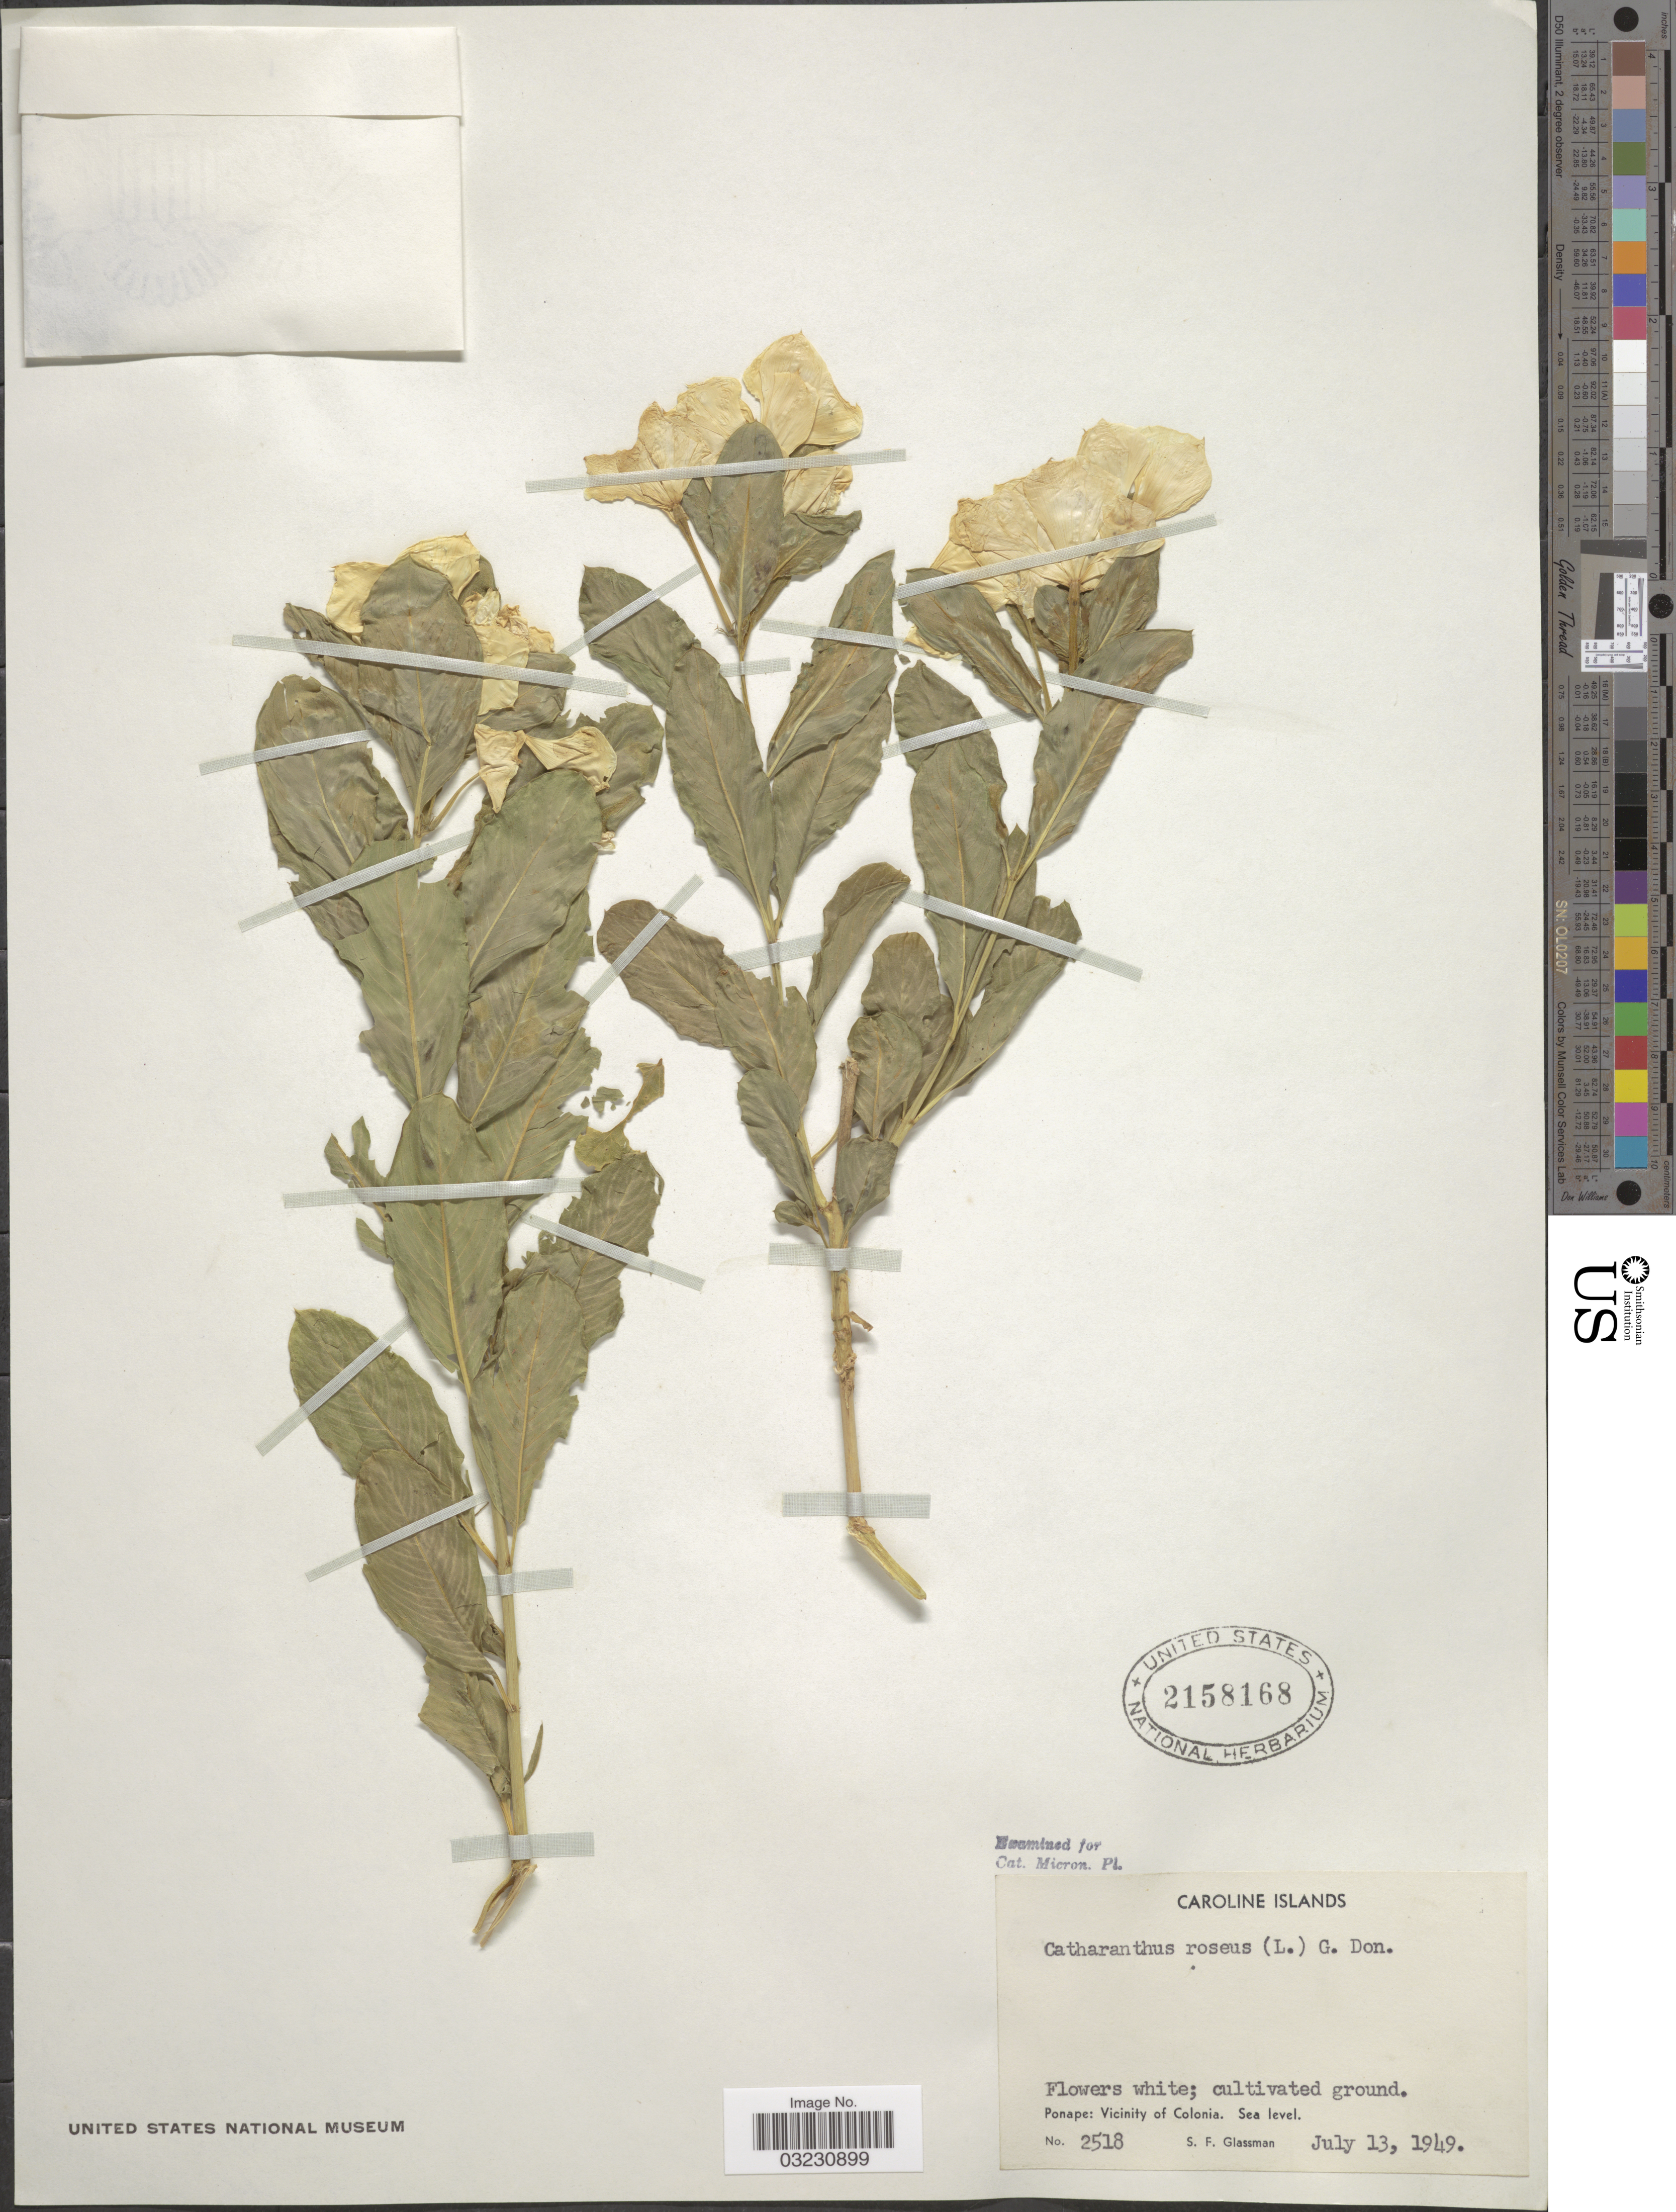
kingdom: Plantae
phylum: Tracheophyta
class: Magnoliopsida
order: Gentianales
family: Apocynaceae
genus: Catharanthus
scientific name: Catharanthus roseus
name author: (L.) G. Don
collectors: S. F. Glassman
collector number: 2518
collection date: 1949-07-13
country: Micronesia, Federated States of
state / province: Pohnpei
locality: Caroline Islands. Ponape: Vicinity of Colonia.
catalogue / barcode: US 2158168